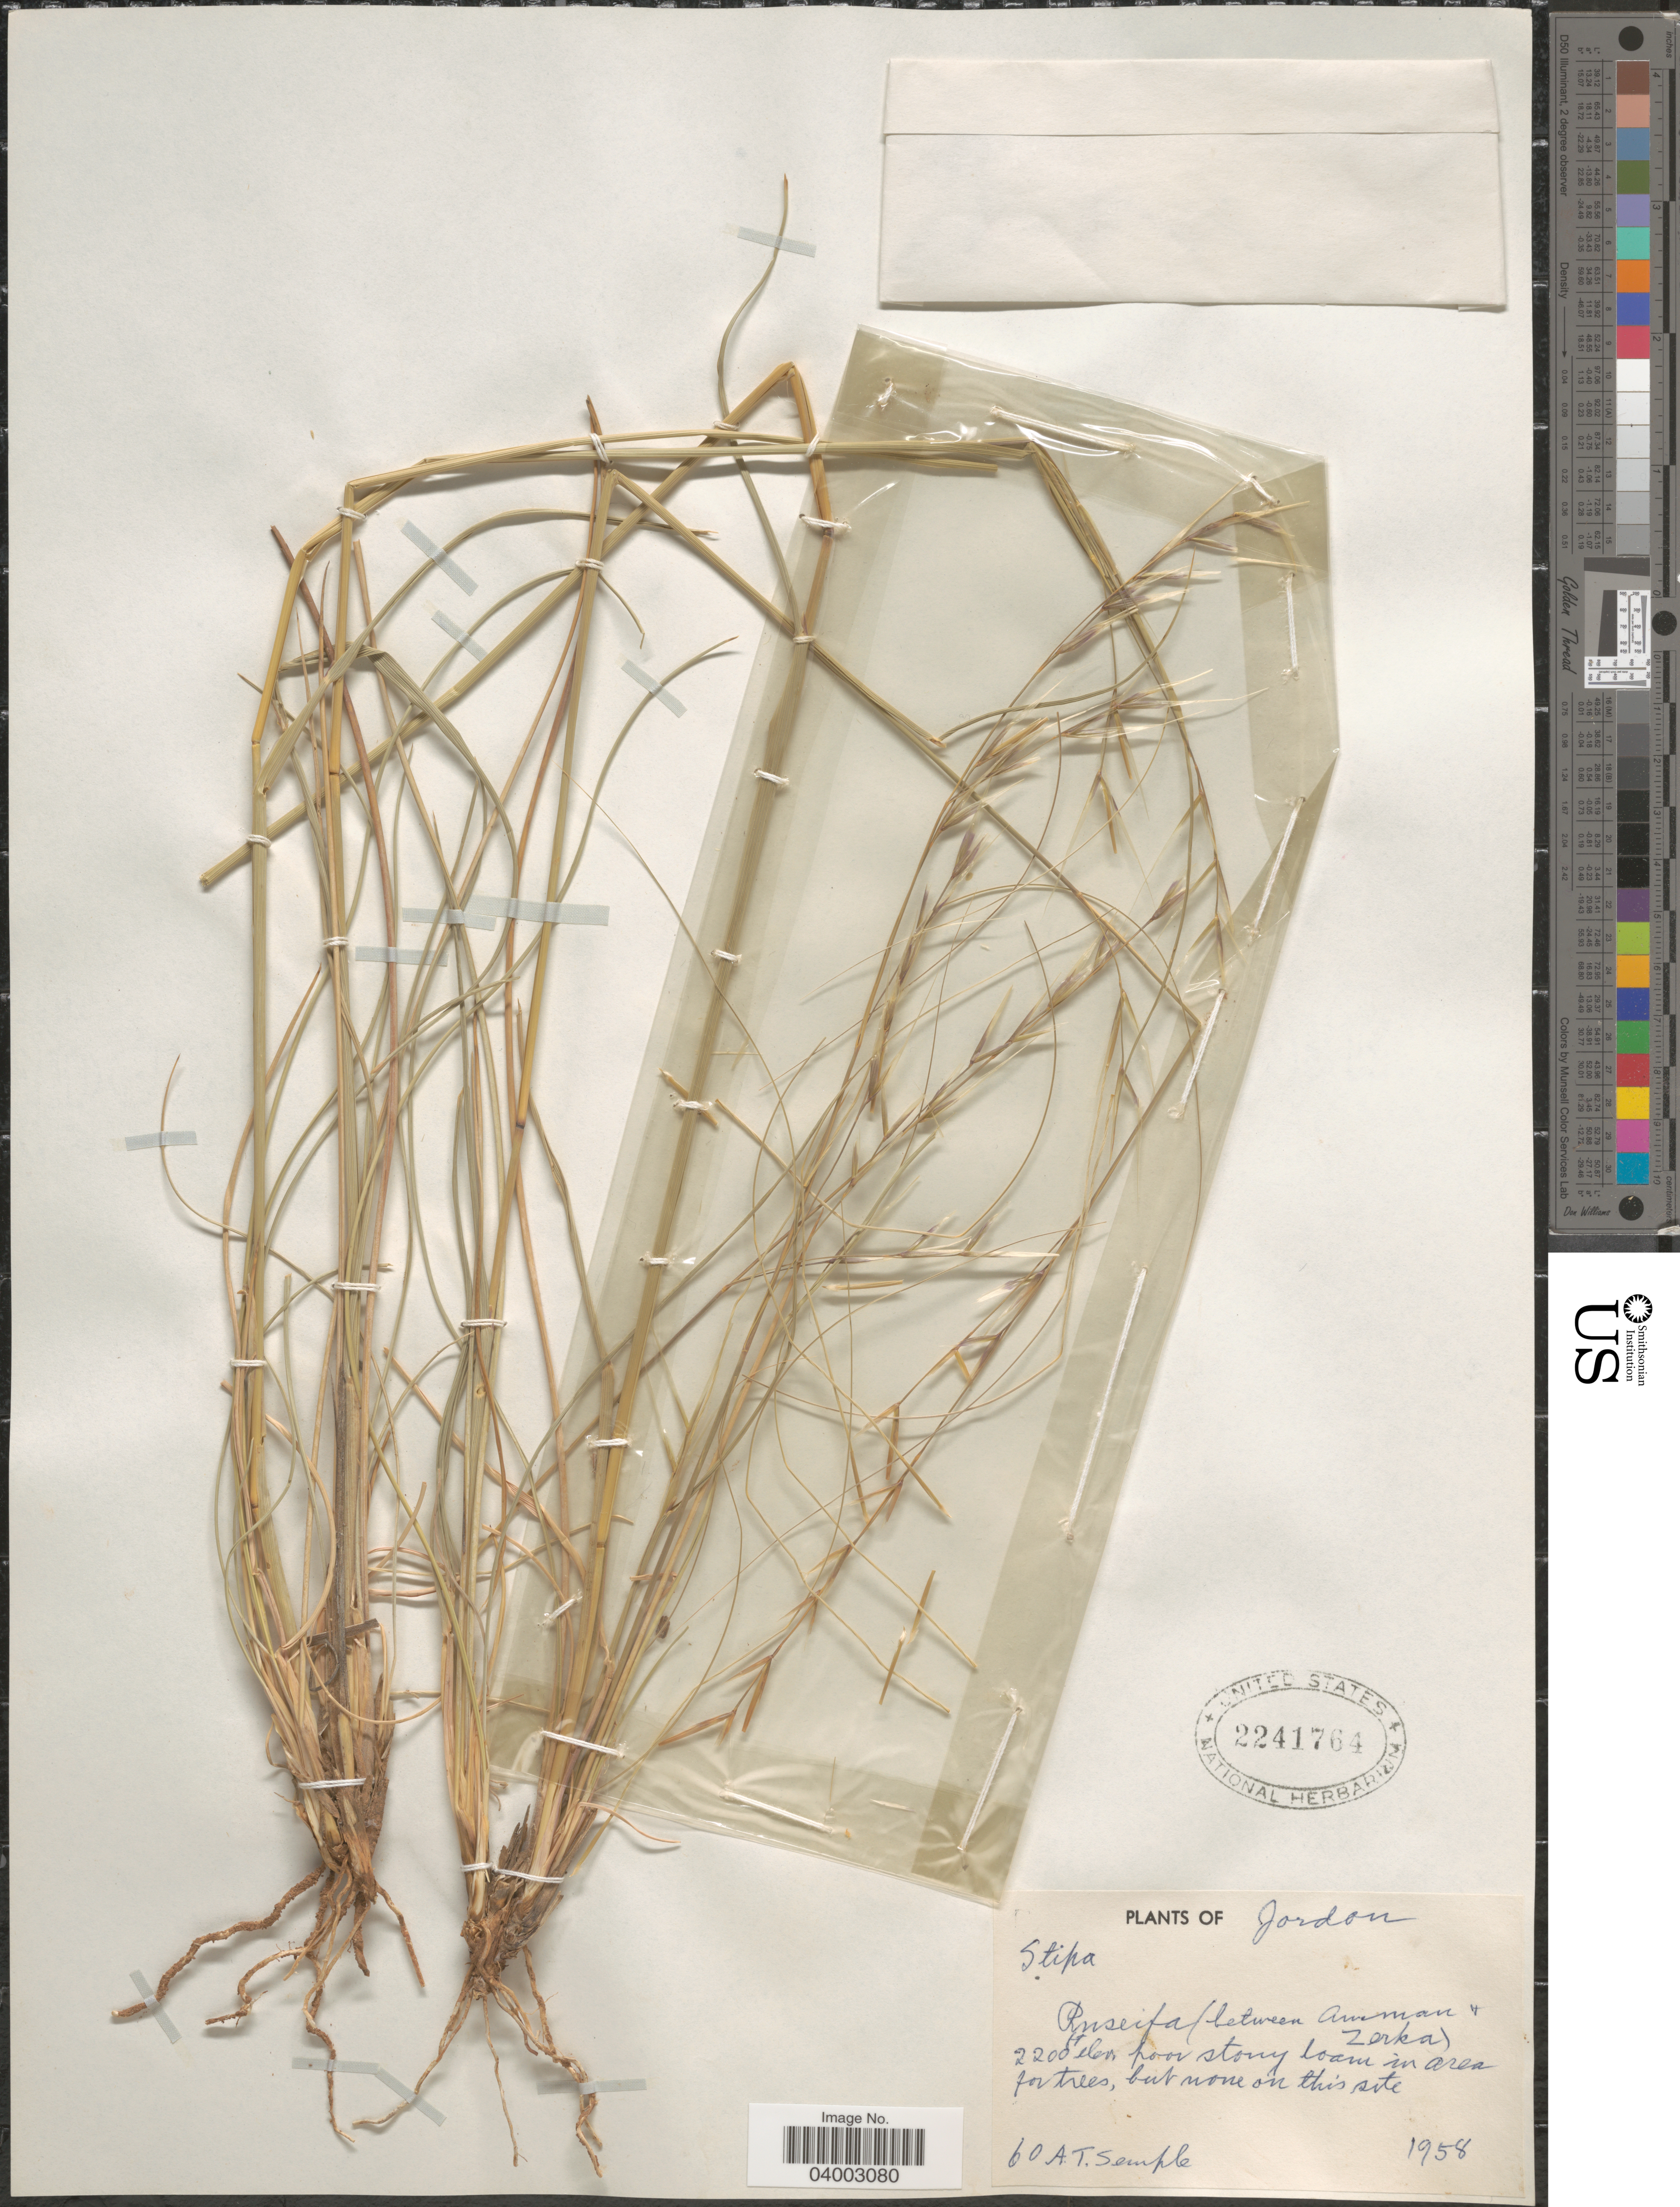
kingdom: Plantae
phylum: Tracheophyta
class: Liliopsida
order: Poales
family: Poaceae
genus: Stipa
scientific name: Stipa sp.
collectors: A. Semple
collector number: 60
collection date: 1958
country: Jordan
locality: Russeifa (between Amman & Zerka).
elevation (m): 671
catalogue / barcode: US 2241764